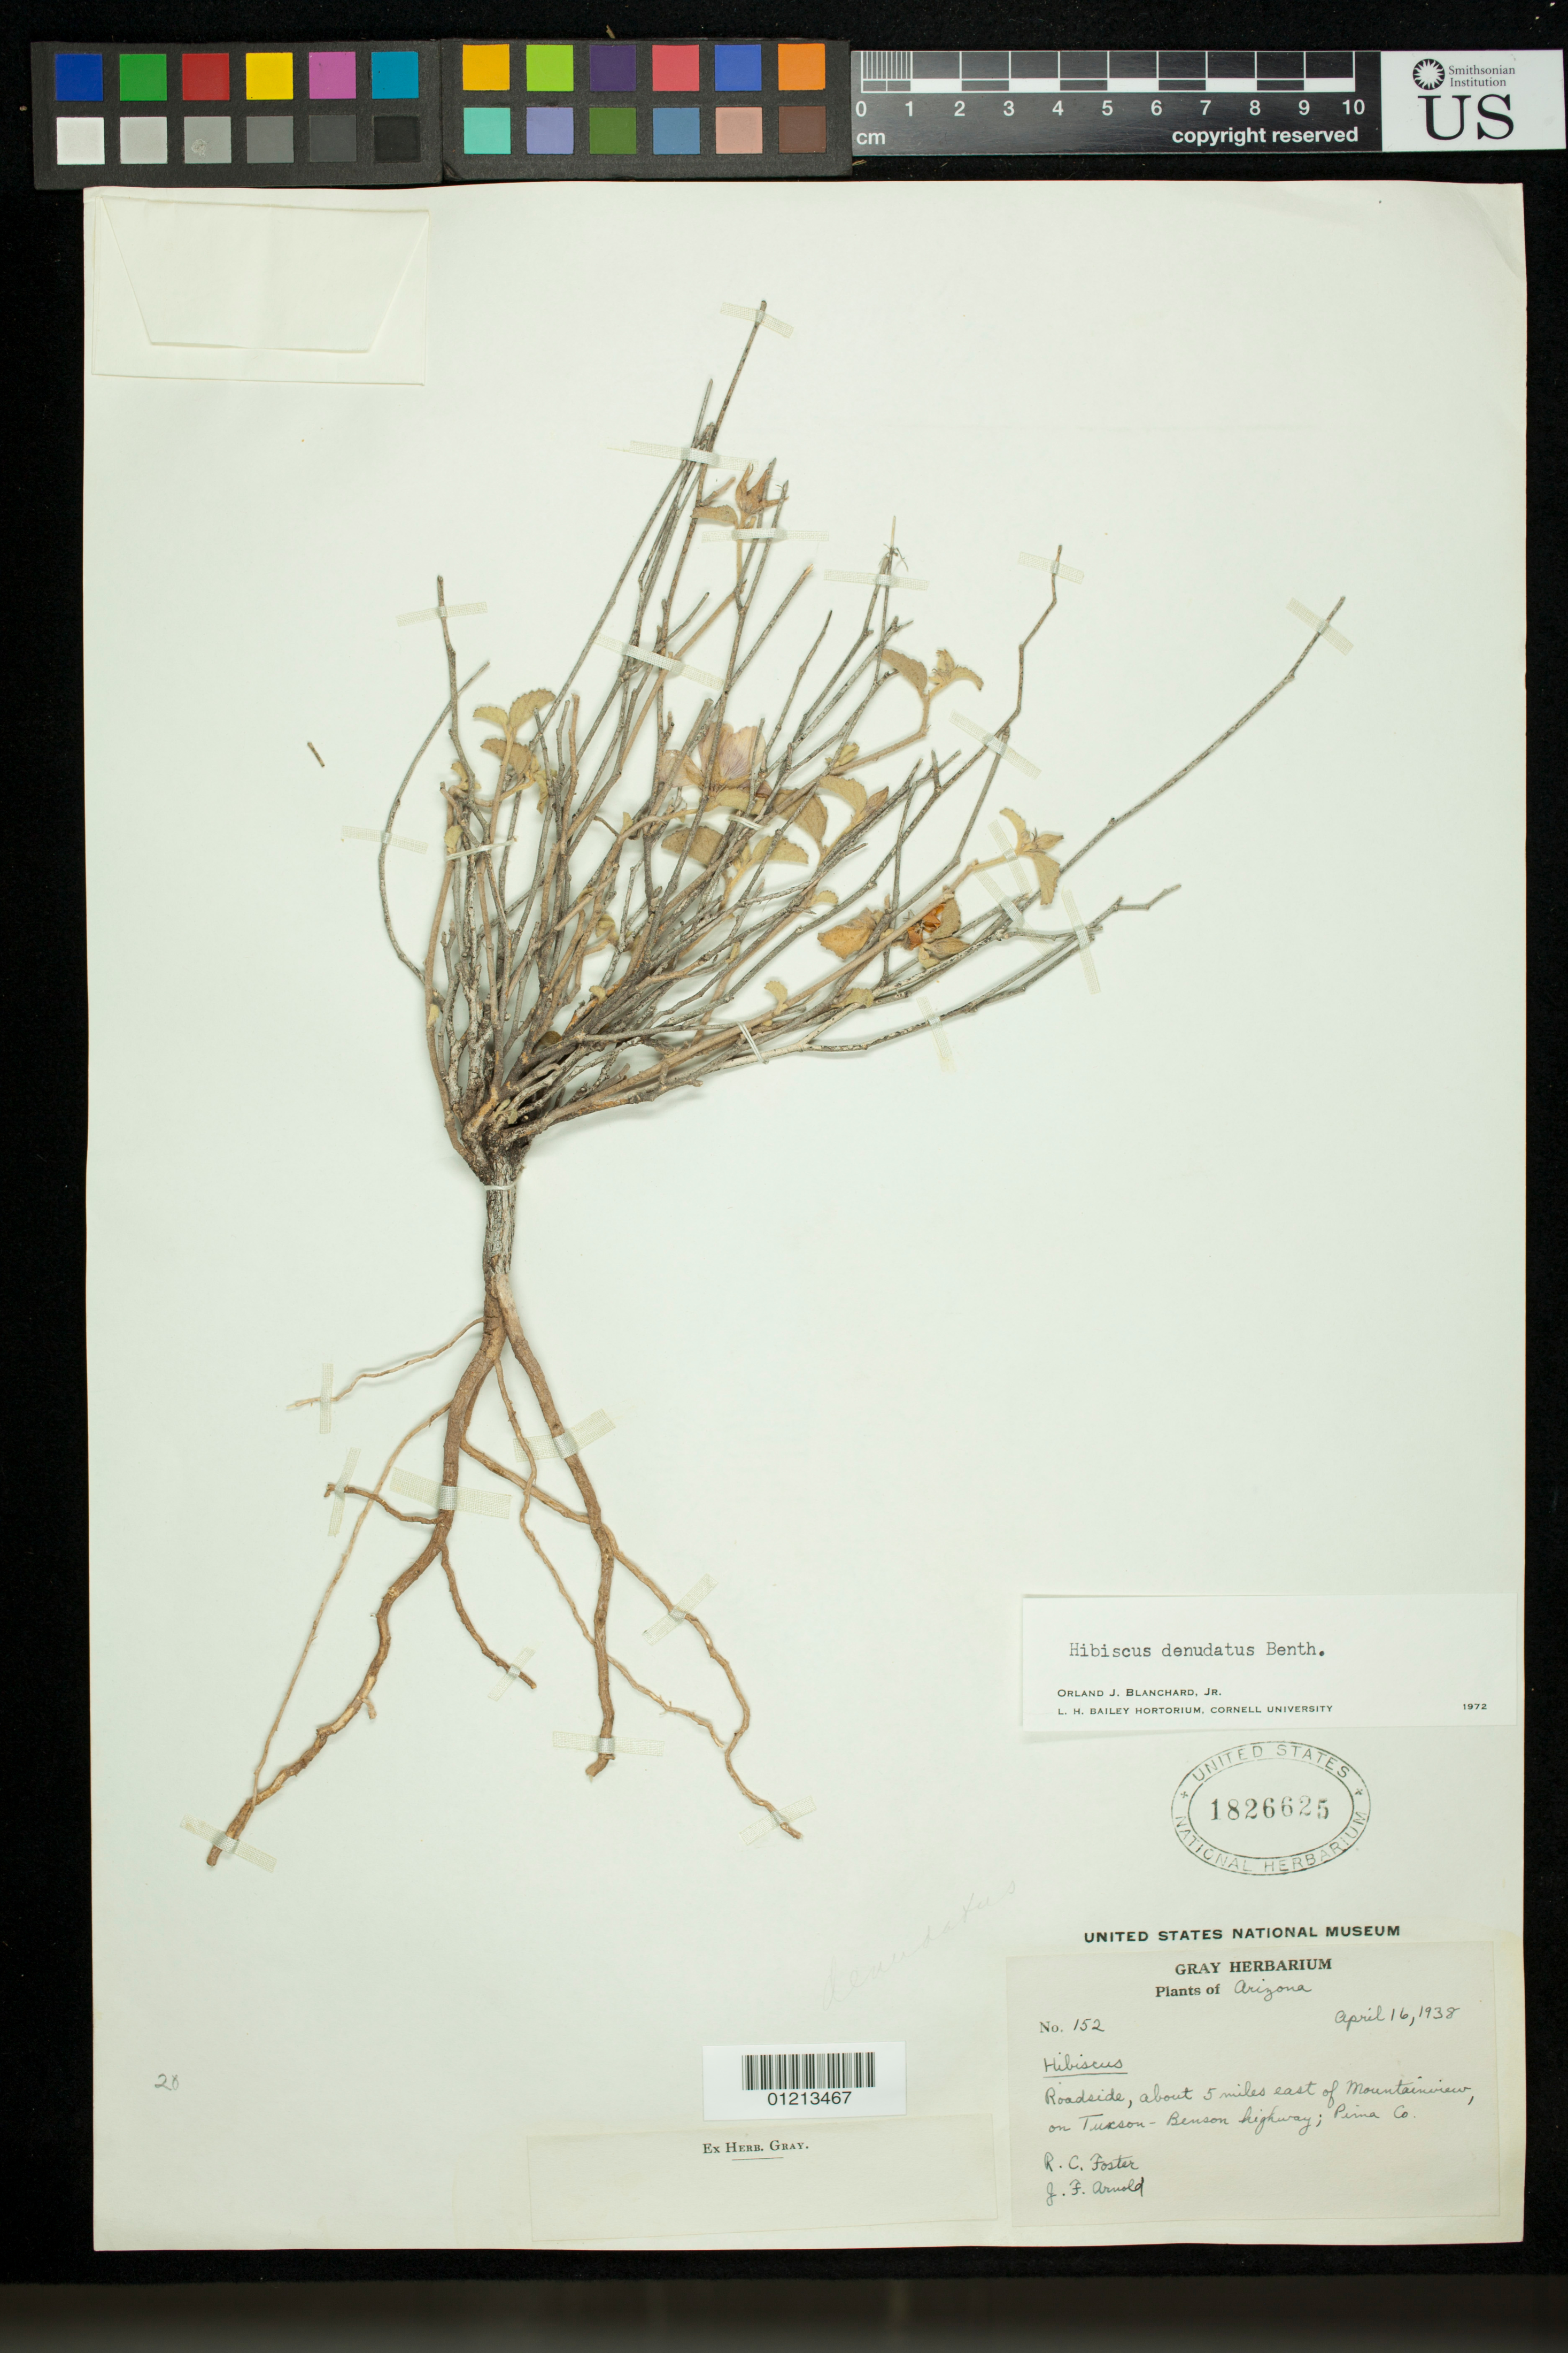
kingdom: Plantae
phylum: Tracheophyta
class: Magnoliopsida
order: Malvales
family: Malvaceae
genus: Hibiscus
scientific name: Hibiscus denudatus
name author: Benth.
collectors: R. C. Foster & J. F. Arnold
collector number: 152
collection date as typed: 16 Apr 1938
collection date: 1938-04-16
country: United States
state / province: Arizona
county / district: Pima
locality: Roadside, about 5 miles east of Mountainview, on Tucson - Benson highway; Pima Co.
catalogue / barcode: US 1826625